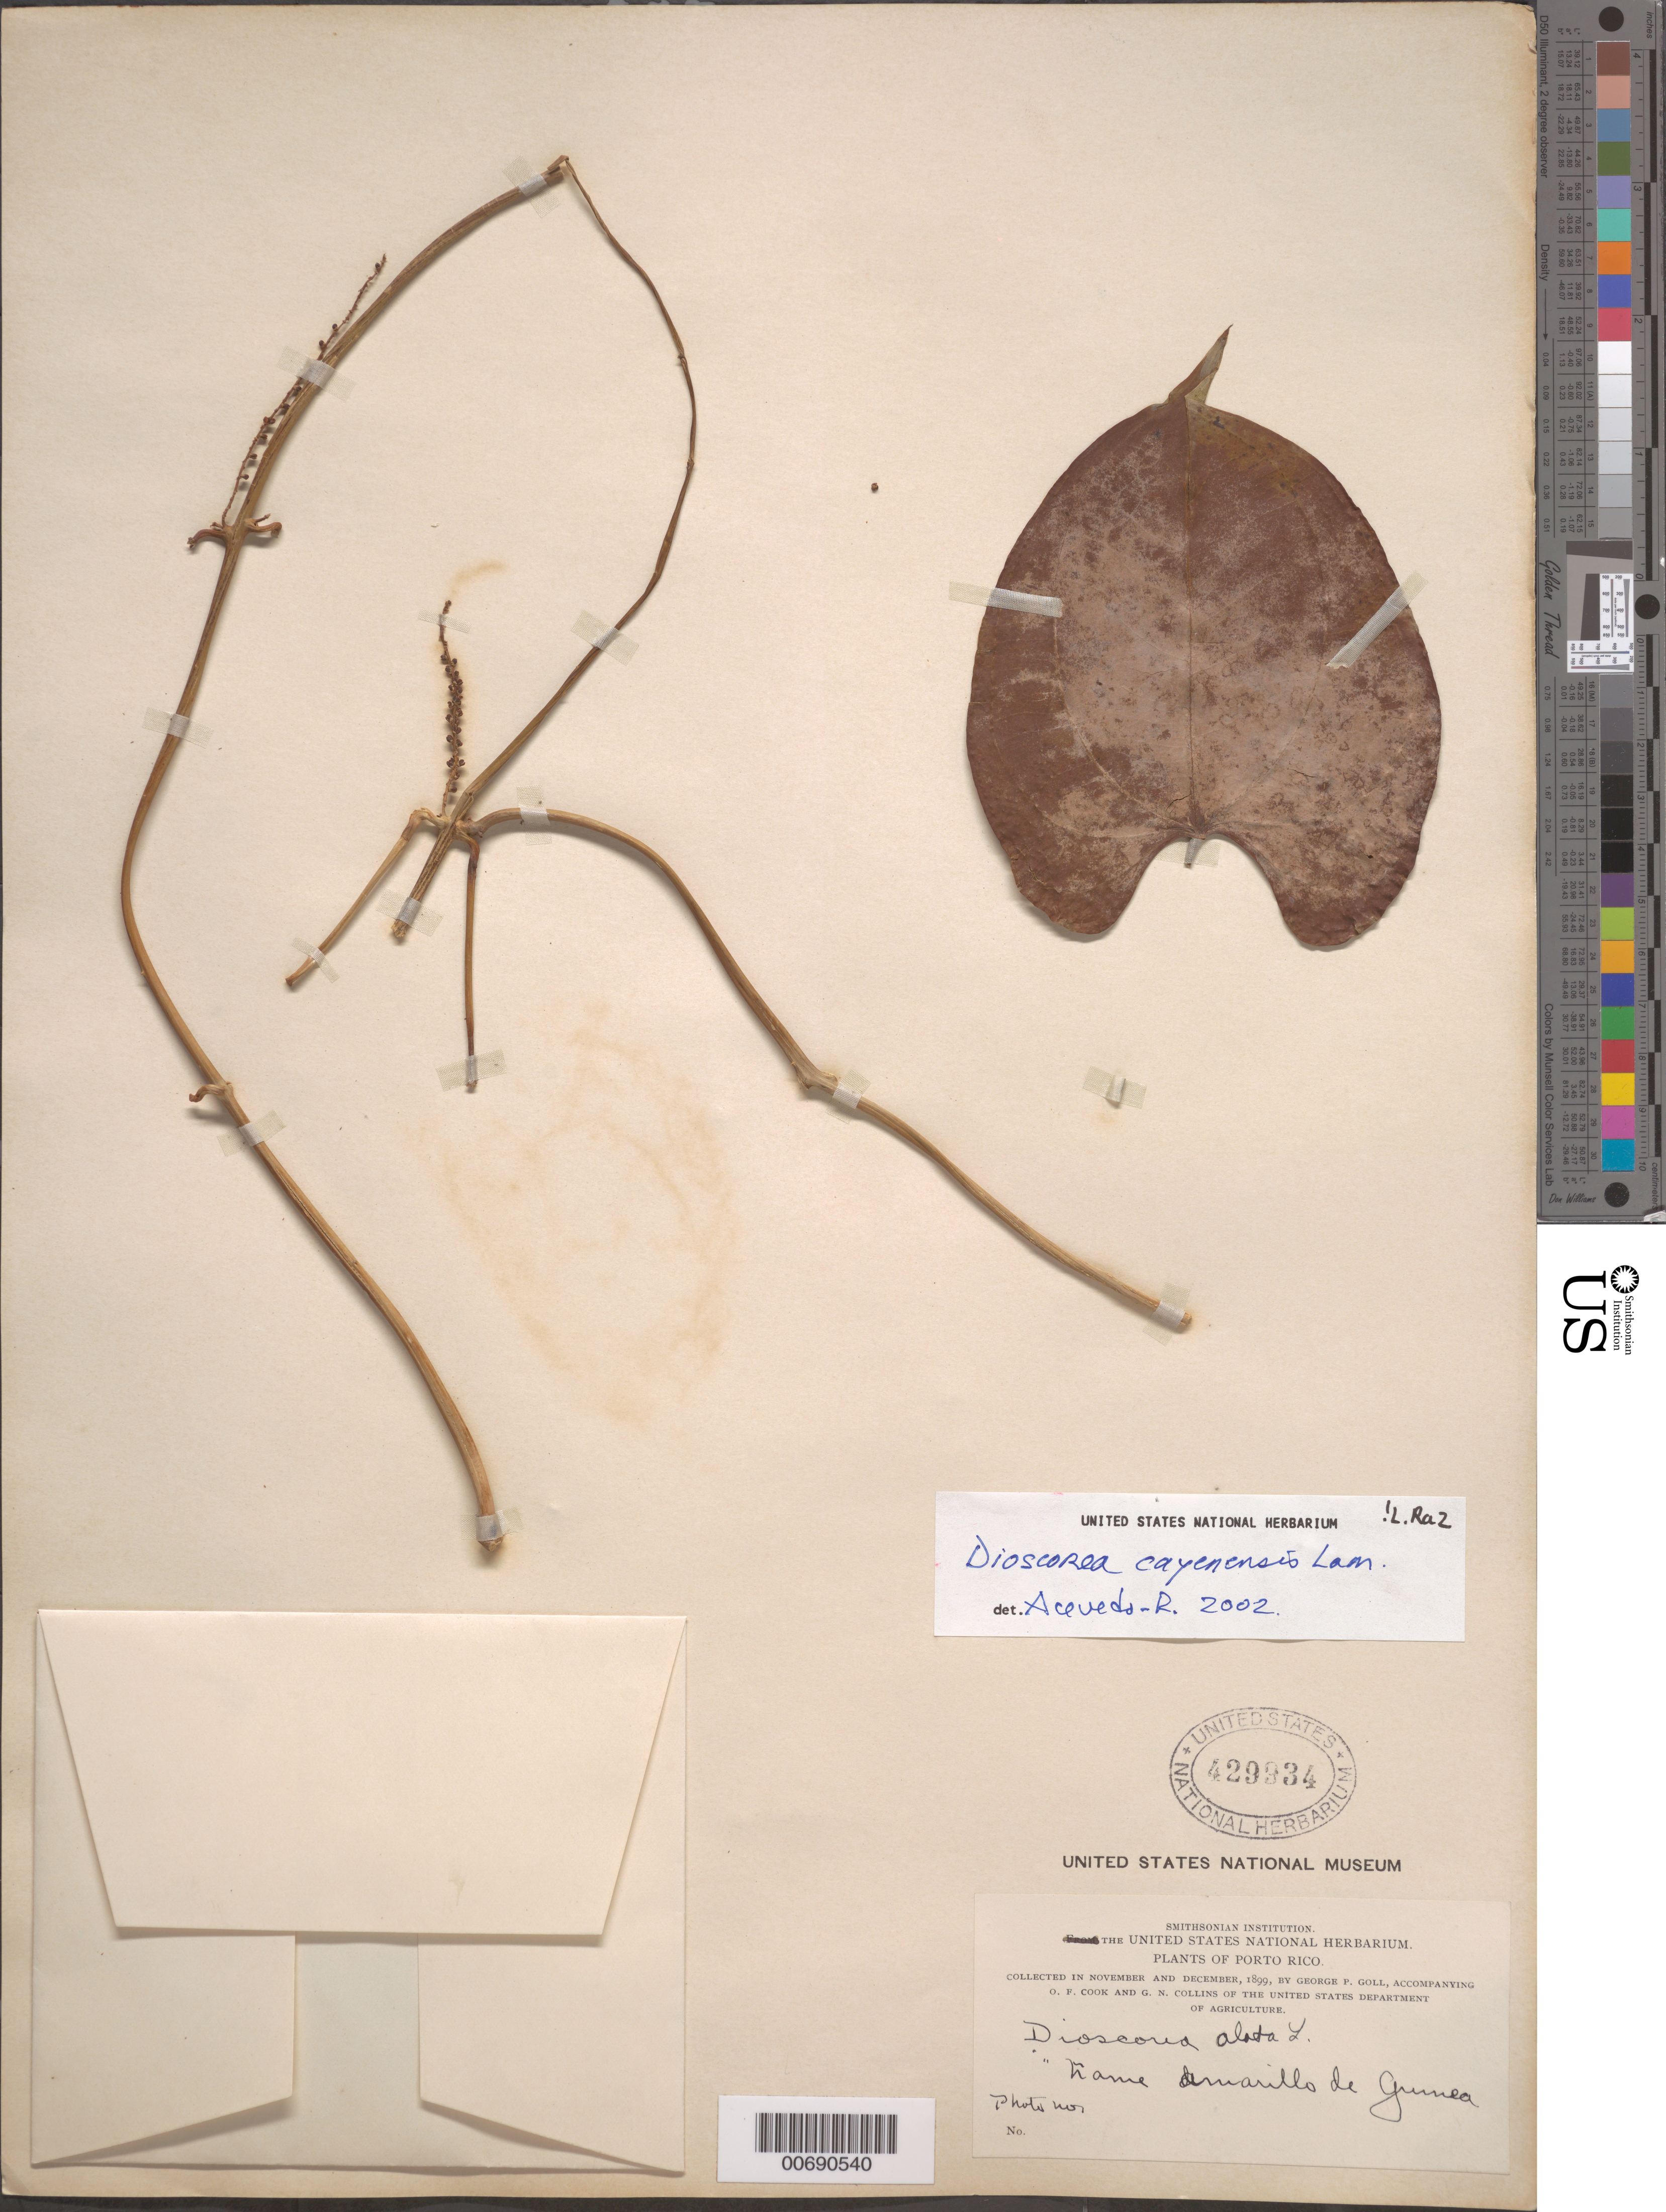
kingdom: Plantae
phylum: Tracheophyta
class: Liliopsida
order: Dioscoreales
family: Dioscoreaceae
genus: Dioscorea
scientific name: Dioscorea cayenensis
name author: Lam.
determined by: Raz, Lauren, (K)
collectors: G. Goll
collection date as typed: Nov 1899 to -- Dec 1899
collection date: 1899-11/1899-12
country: Puerto Rico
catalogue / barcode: US 429934